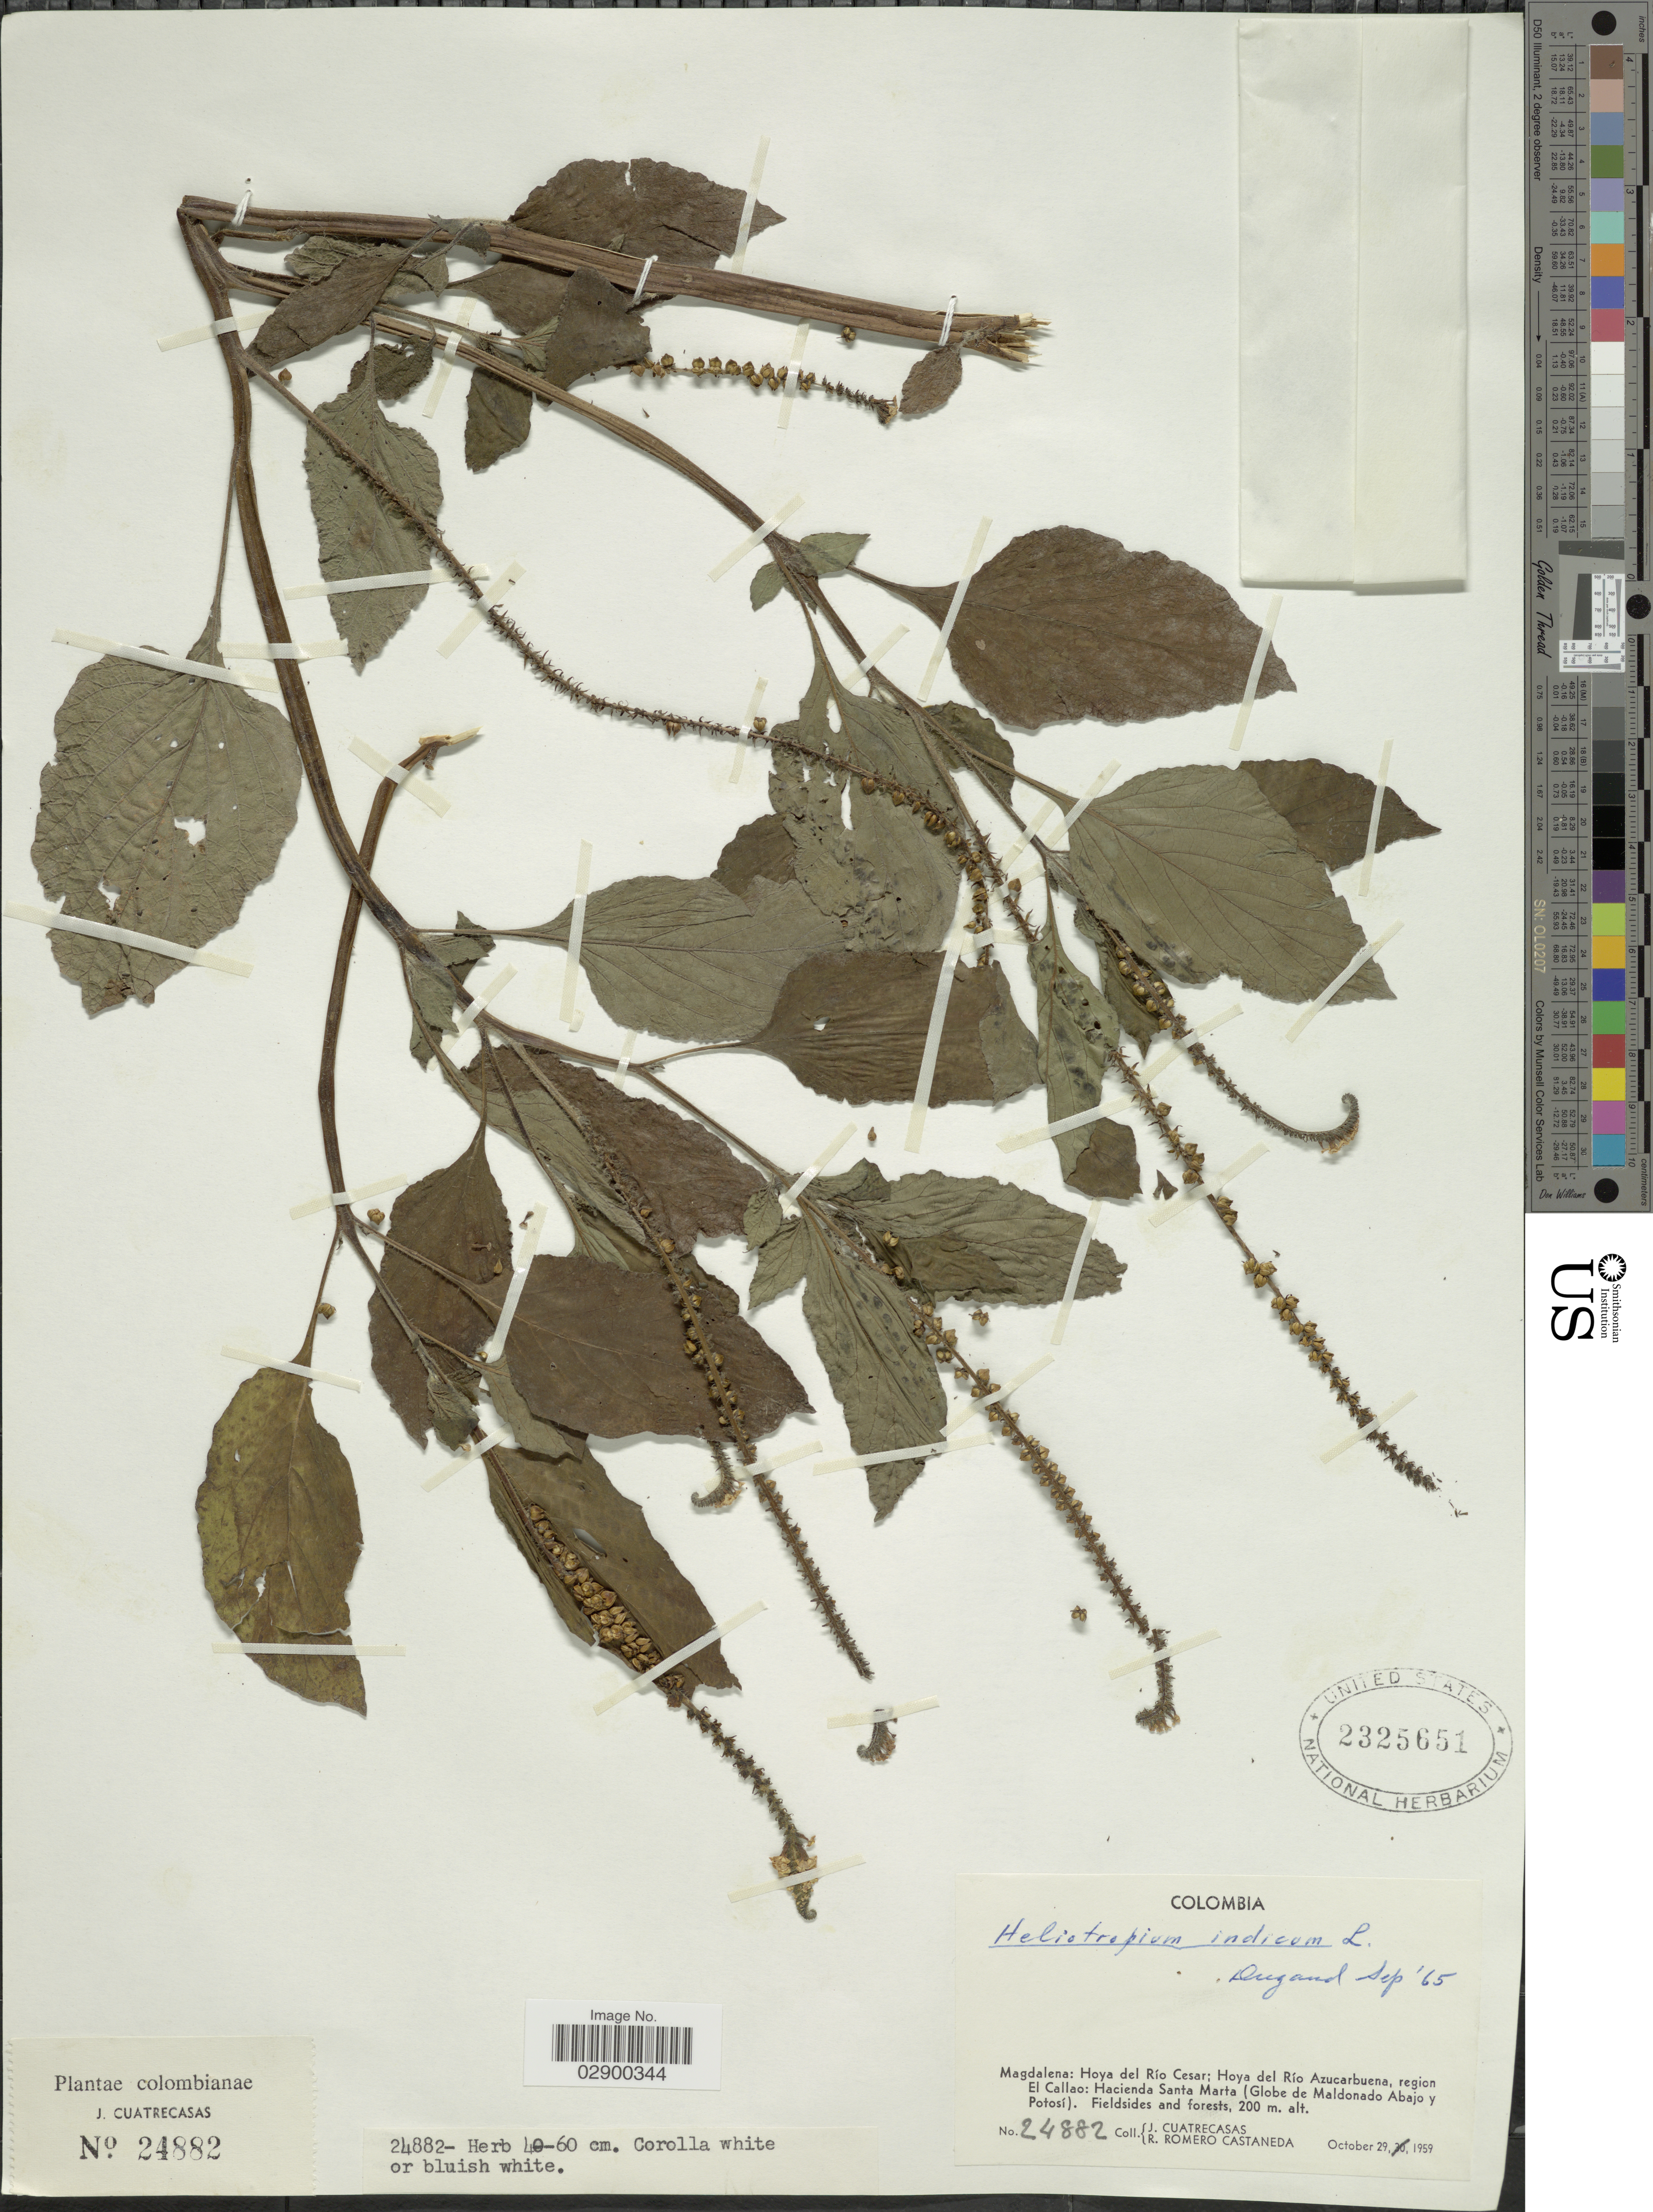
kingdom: Plantae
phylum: Tracheophyta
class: Magnoliopsida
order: Boraginales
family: Heliotropiaceae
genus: Heliotropium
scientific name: Heliotropium indicum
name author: L.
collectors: J. Cuatrecasas & R. Romero Castañeda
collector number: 24882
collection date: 1959-10-29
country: Colombia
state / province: Magdalena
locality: Hoya del Río Cesar, Hoya del Río Azucarbuena, region El Callao, Hacienda Santa Marta (Globe de Maldonado Abajo y Potosí).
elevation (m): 200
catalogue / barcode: US 2325651